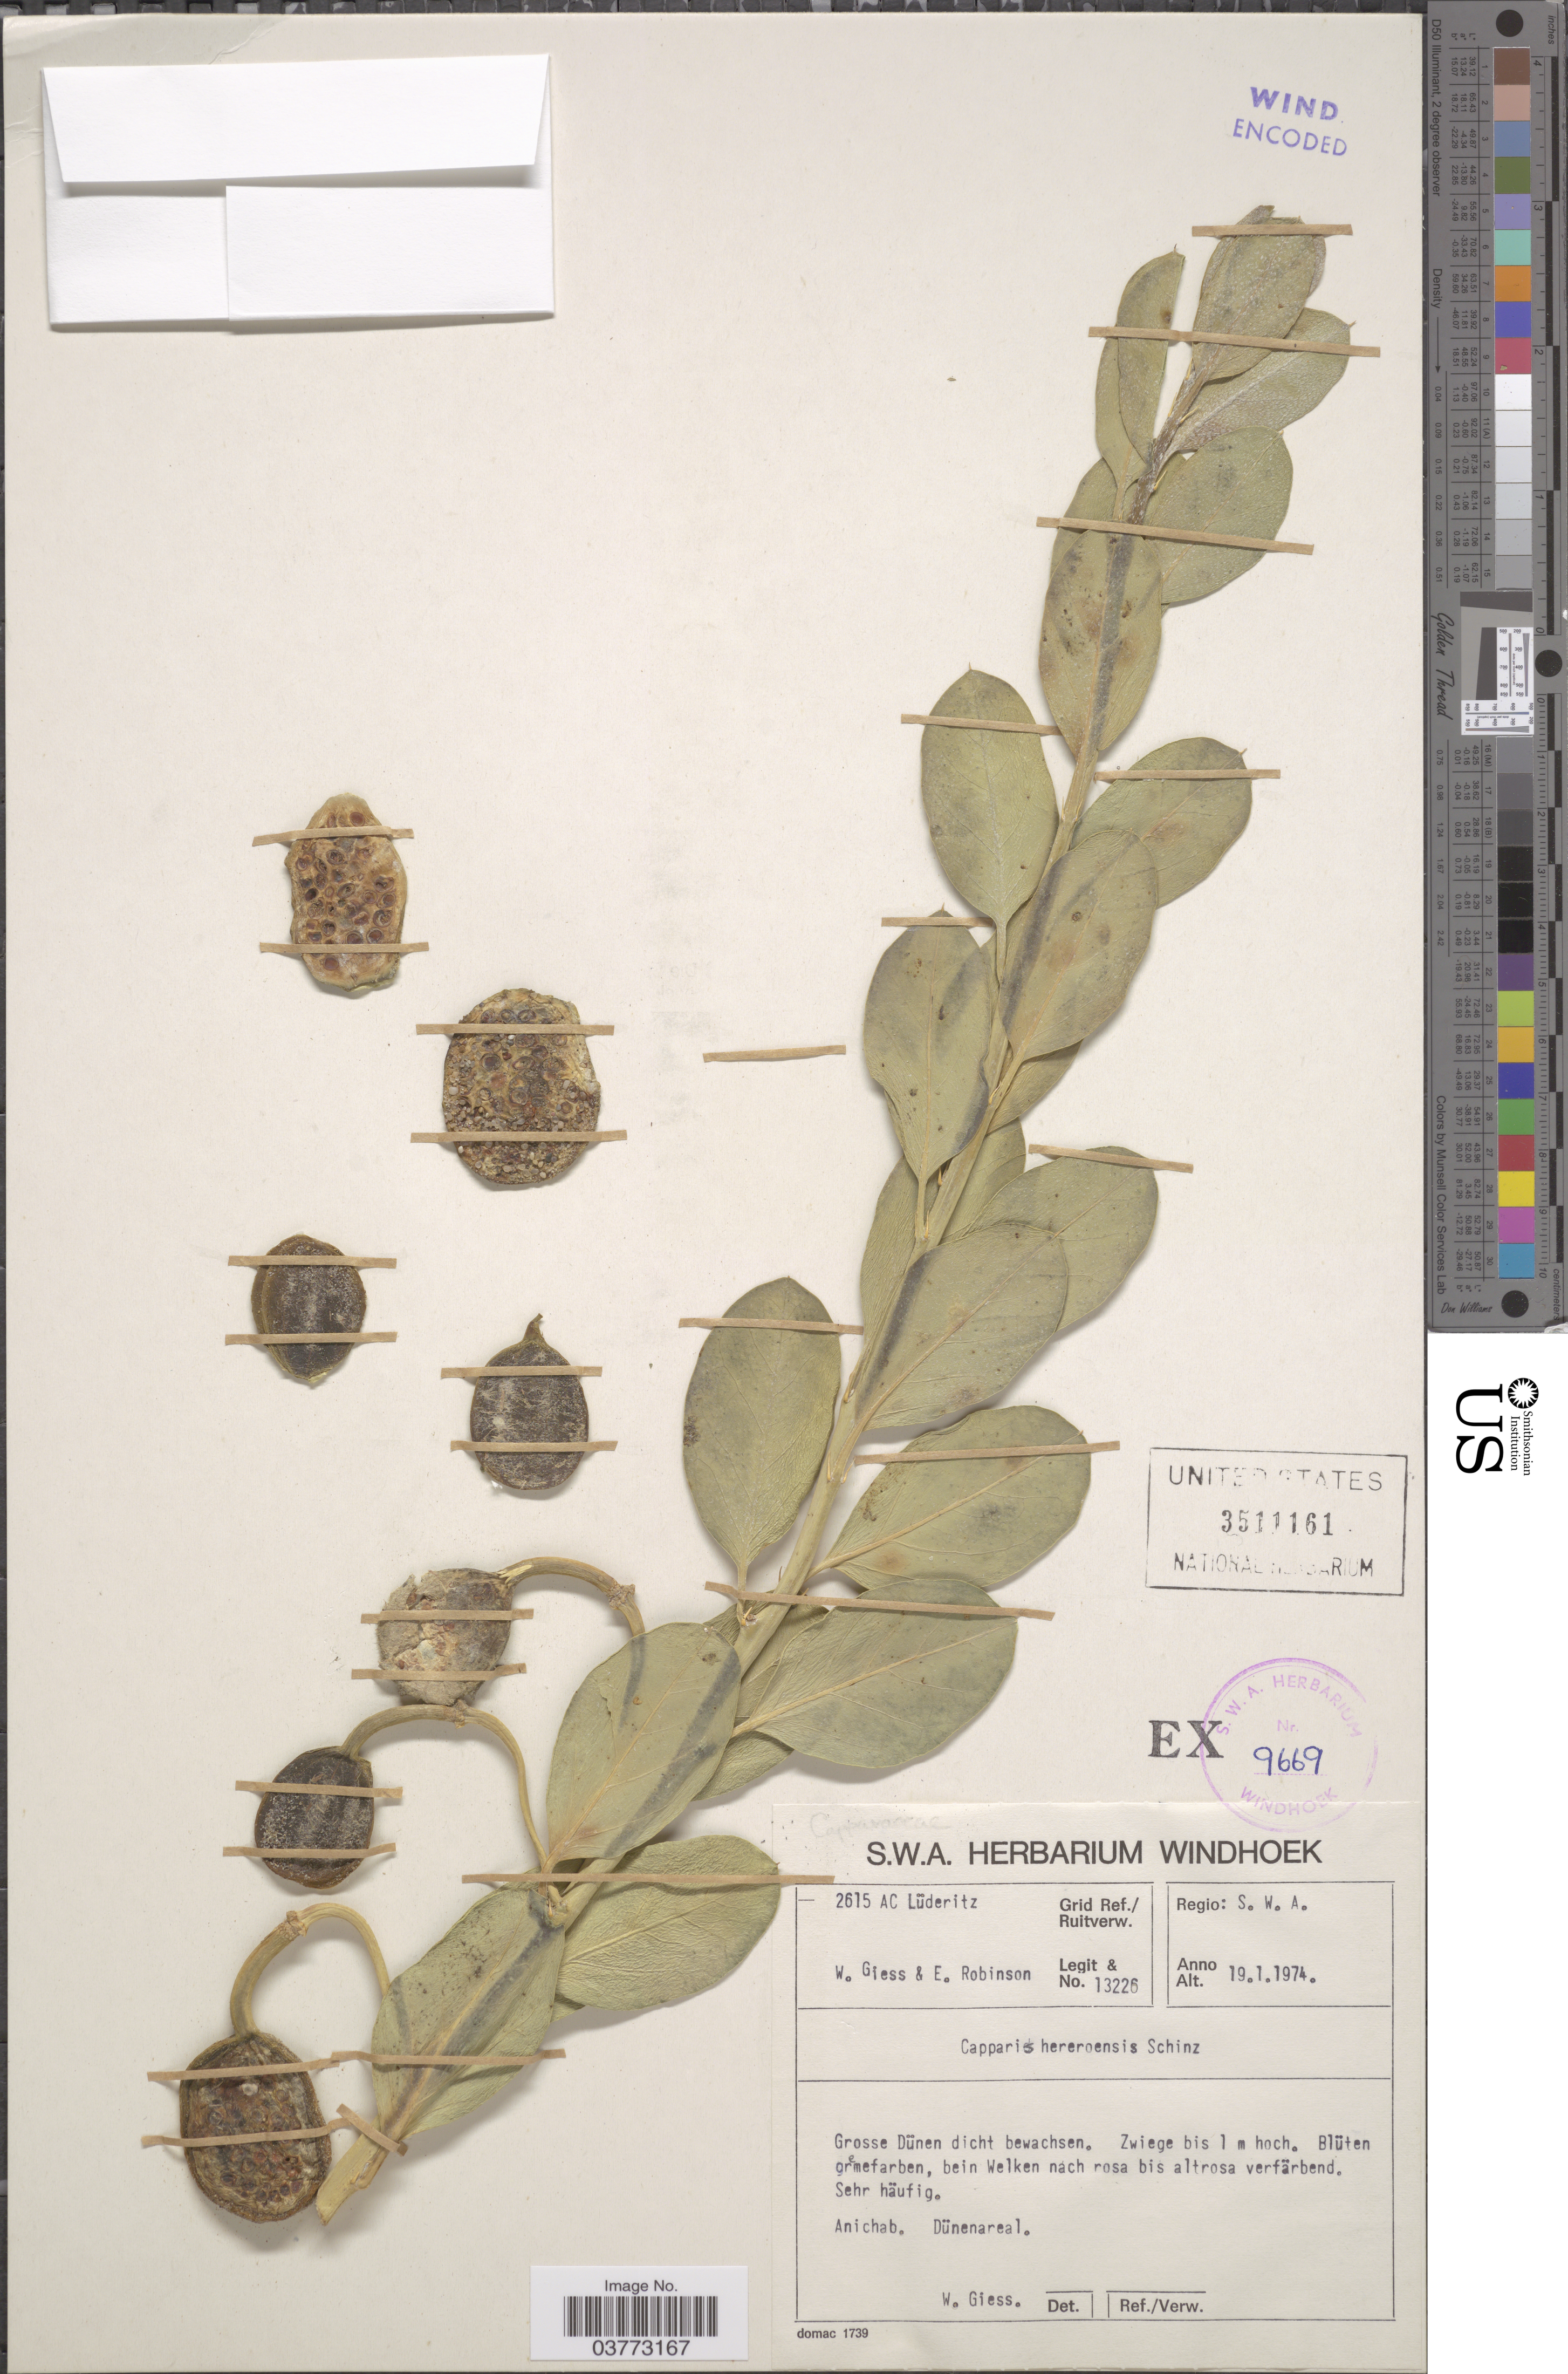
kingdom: Plantae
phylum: Tracheophyta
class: Magnoliopsida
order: Brassicales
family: Capparaceae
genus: Capparis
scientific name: Capparis hereroensis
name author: Schinz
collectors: W. Giess & E. Robinson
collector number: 13226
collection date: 1974-01-19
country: Namibia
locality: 2615 AC Lüderitz Grid Ref./ Ruitverw. Regio: S. W. A. Anichab.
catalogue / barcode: US 3511161